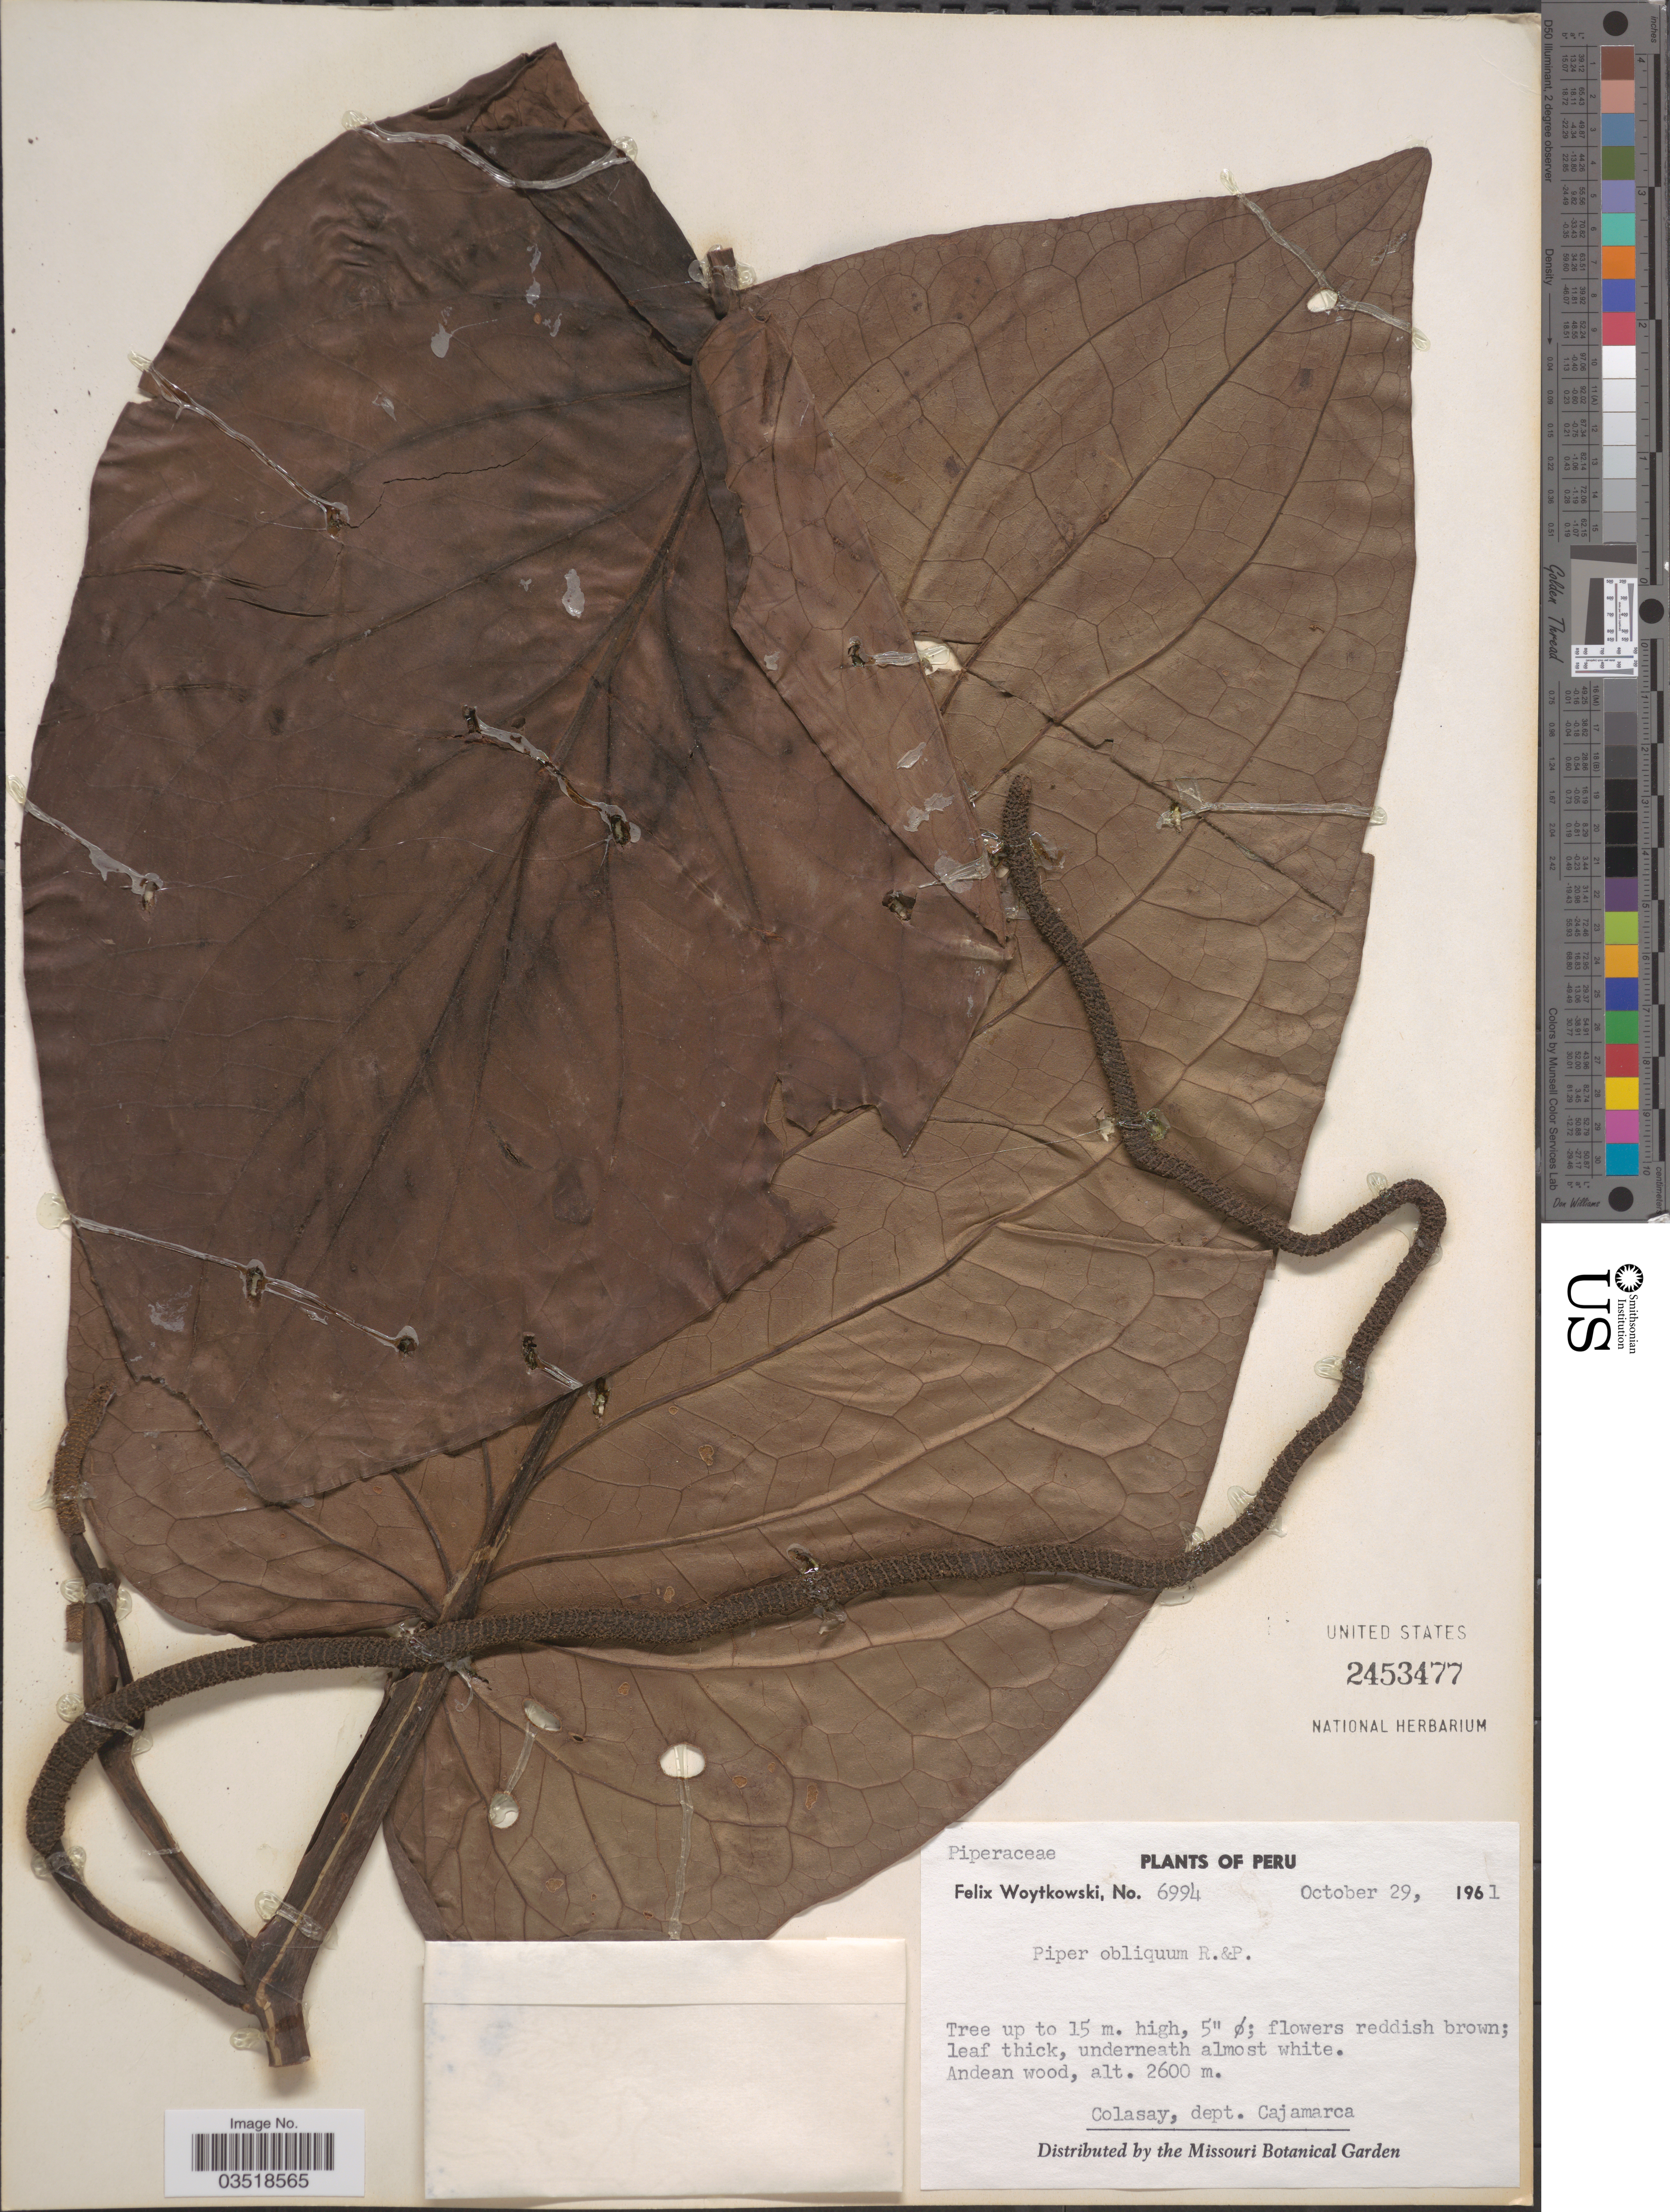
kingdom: Plantae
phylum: Tracheophyta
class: Magnoliopsida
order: Piperales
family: Piperaceae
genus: Piper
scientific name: Piper obliquum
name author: Ruiz & Pav.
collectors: F. Woytkowski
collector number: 6994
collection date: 1961-10-29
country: Peru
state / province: Cajamarca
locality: Andean wood. Colasay, dept. Cajamarca.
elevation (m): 2600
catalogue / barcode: US 2453477